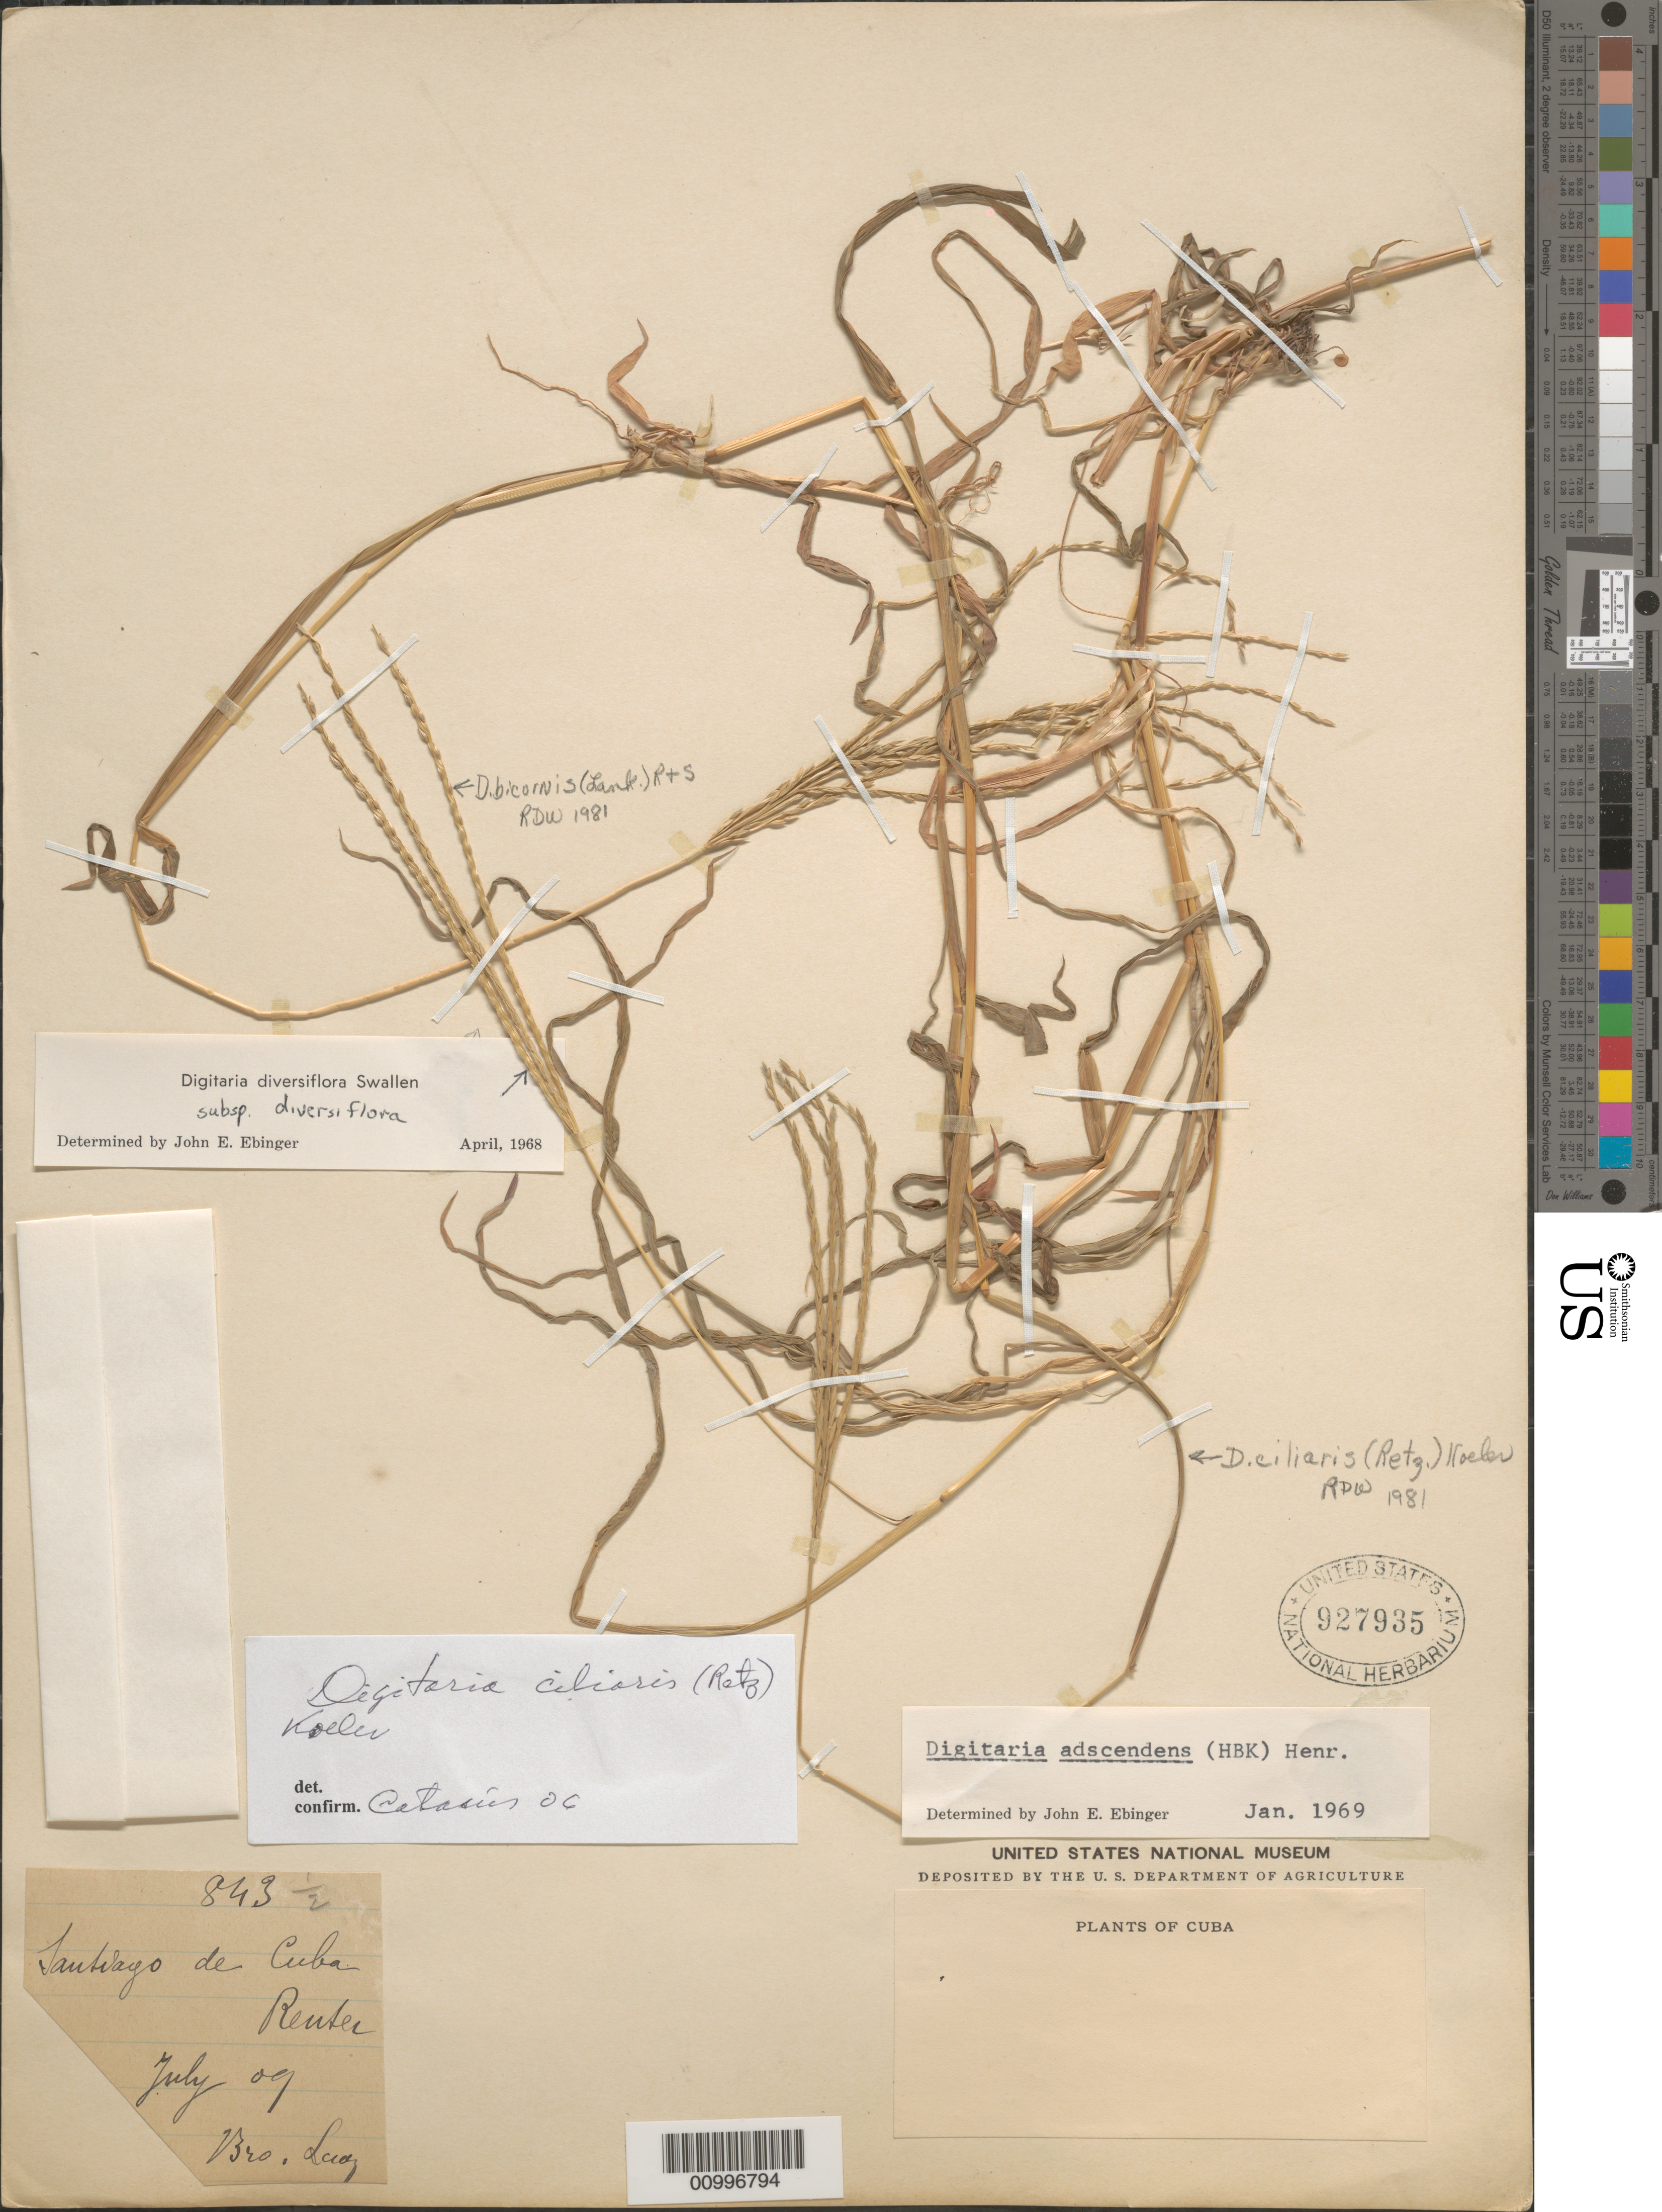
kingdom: Plantae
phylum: Tracheophyta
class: Liliopsida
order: Poales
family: Poaceae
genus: Digitaria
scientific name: Digitaria ciliaris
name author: (Retz.) Koeler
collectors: Bro. León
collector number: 843.5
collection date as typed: Jul 1909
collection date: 1909-07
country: Cuba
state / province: Santiago de Cuba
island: Cuba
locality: Santiago de Cuba [Oriente]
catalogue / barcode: US 927935